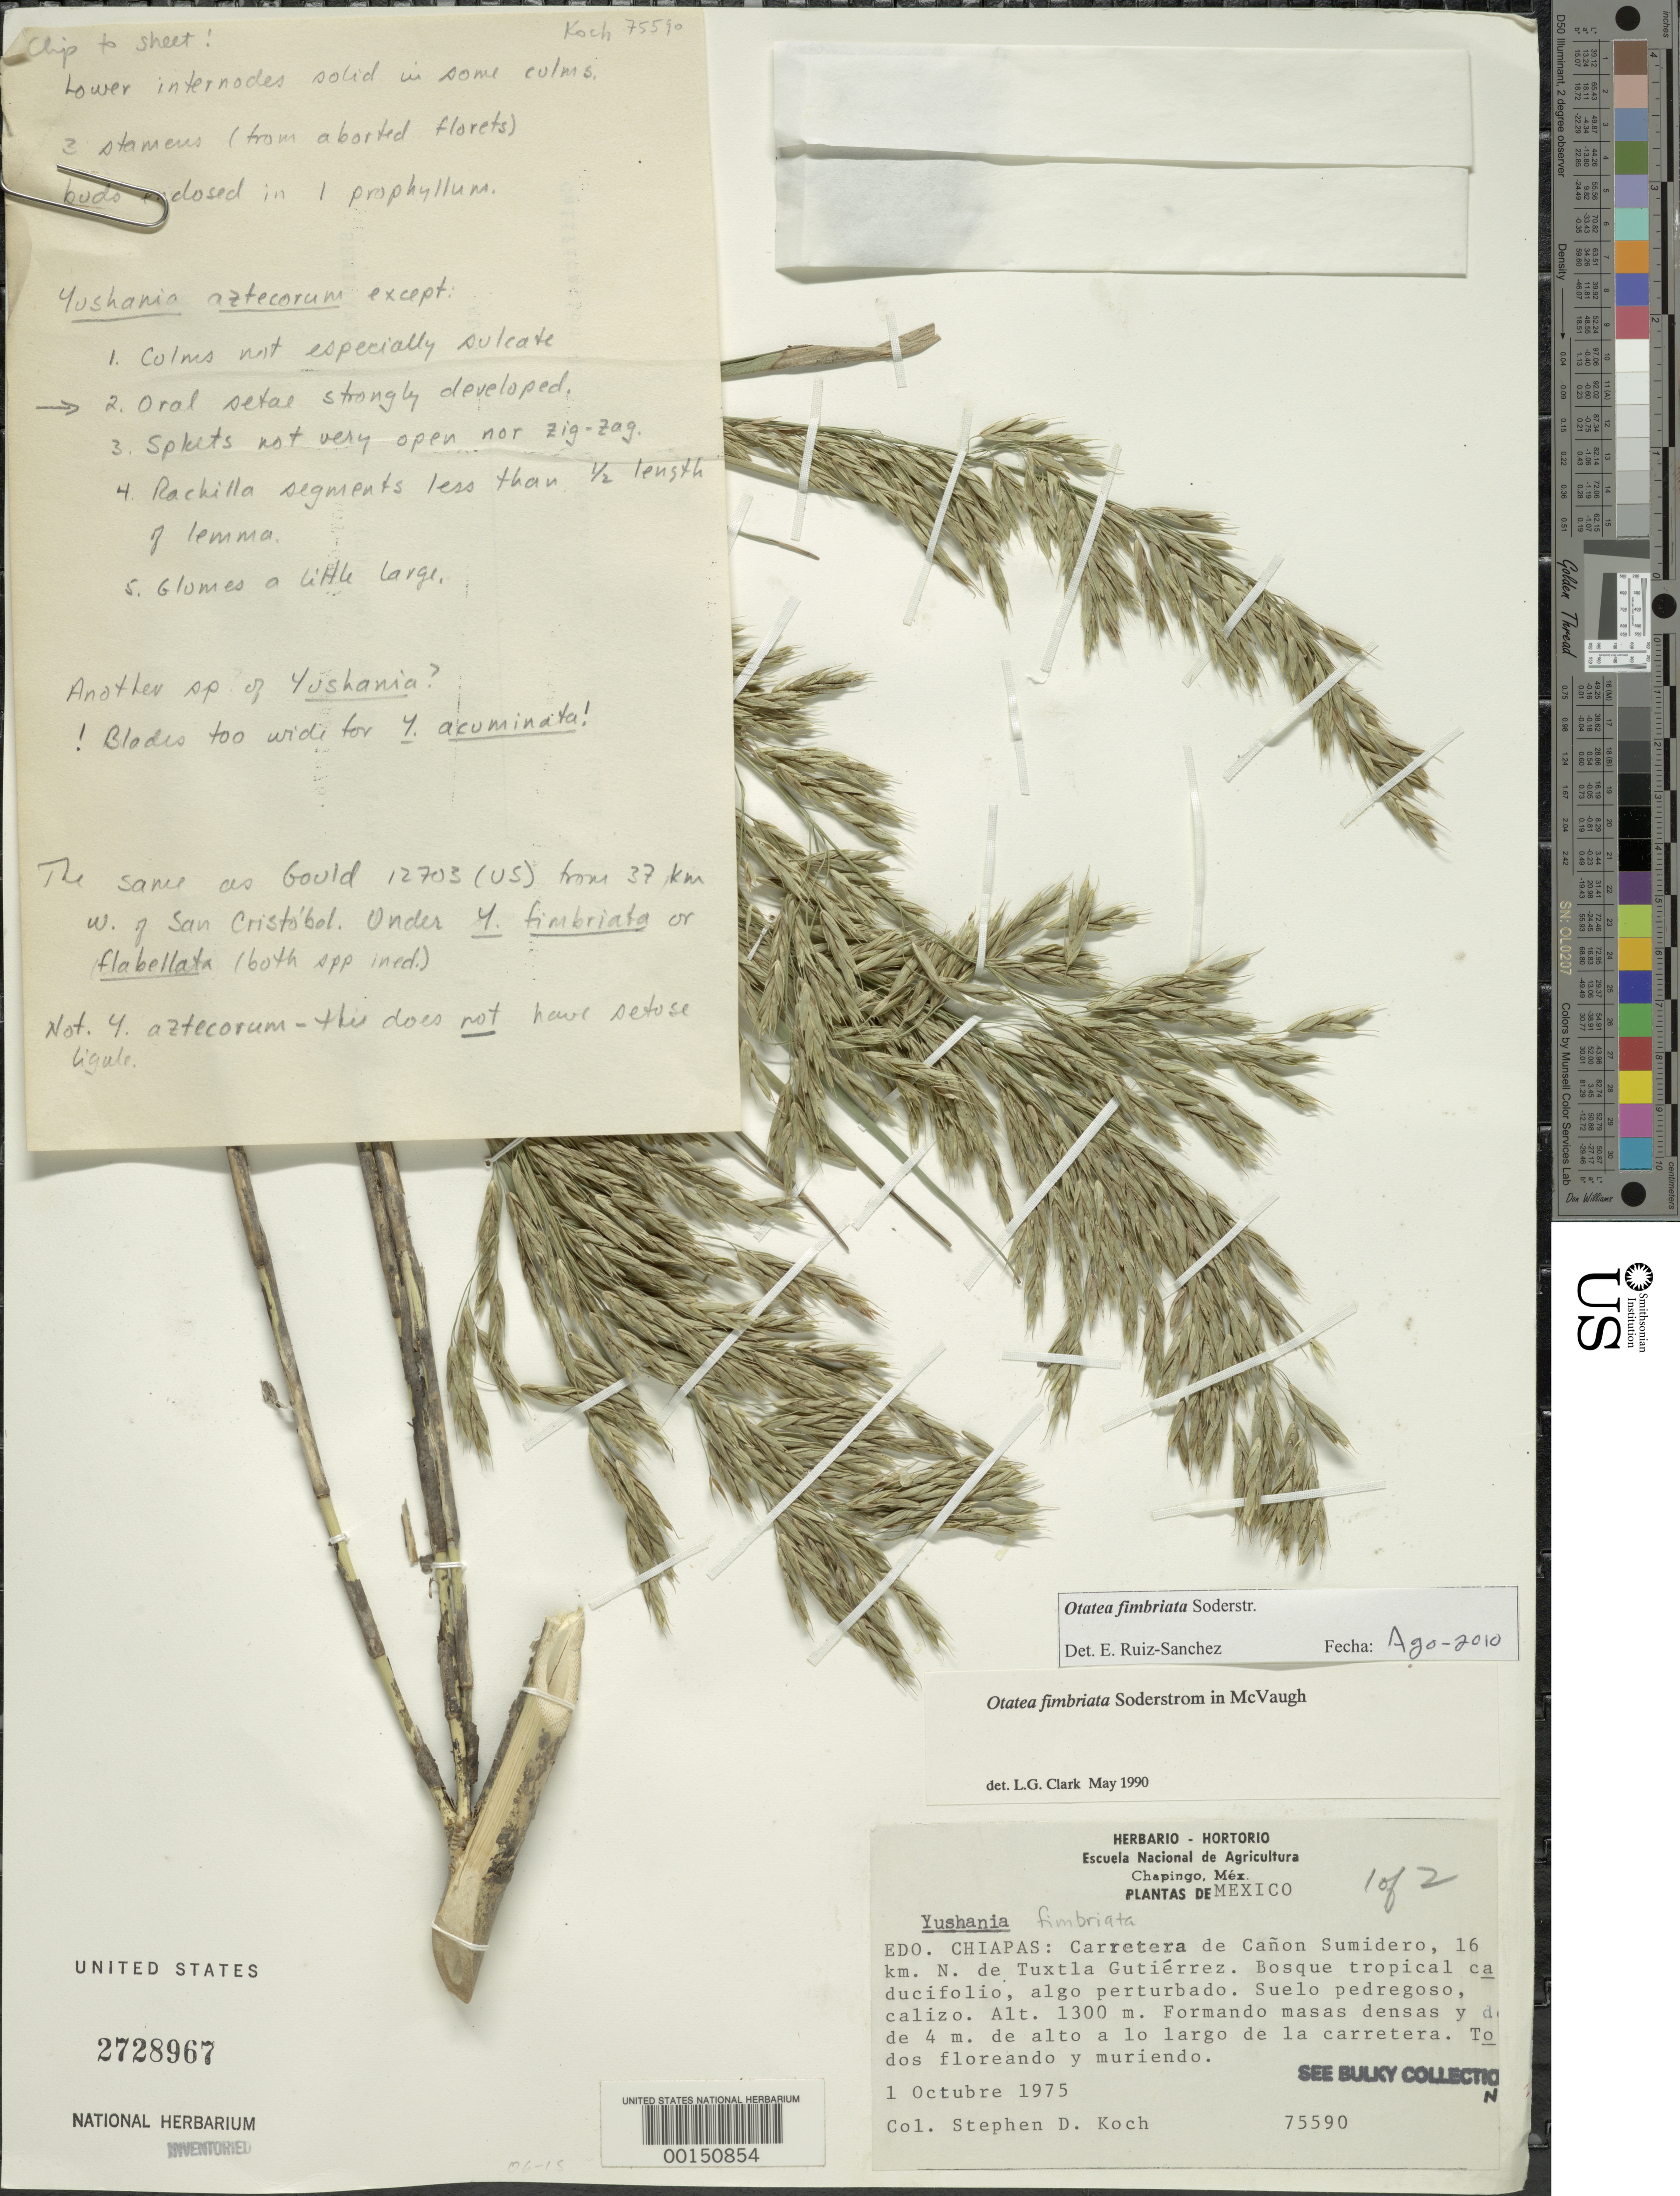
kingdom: Plantae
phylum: Tracheophyta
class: Liliopsida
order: Poales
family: Poaceae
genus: Otatea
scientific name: Otatea fimbriata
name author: Soderstr. in McVaugh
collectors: S. D. Koch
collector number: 75590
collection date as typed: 01 Oct 1975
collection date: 1975-10-01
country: Mexico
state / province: Chiapas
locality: Carretera de canon Sumidero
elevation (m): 1300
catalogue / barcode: US 2728967